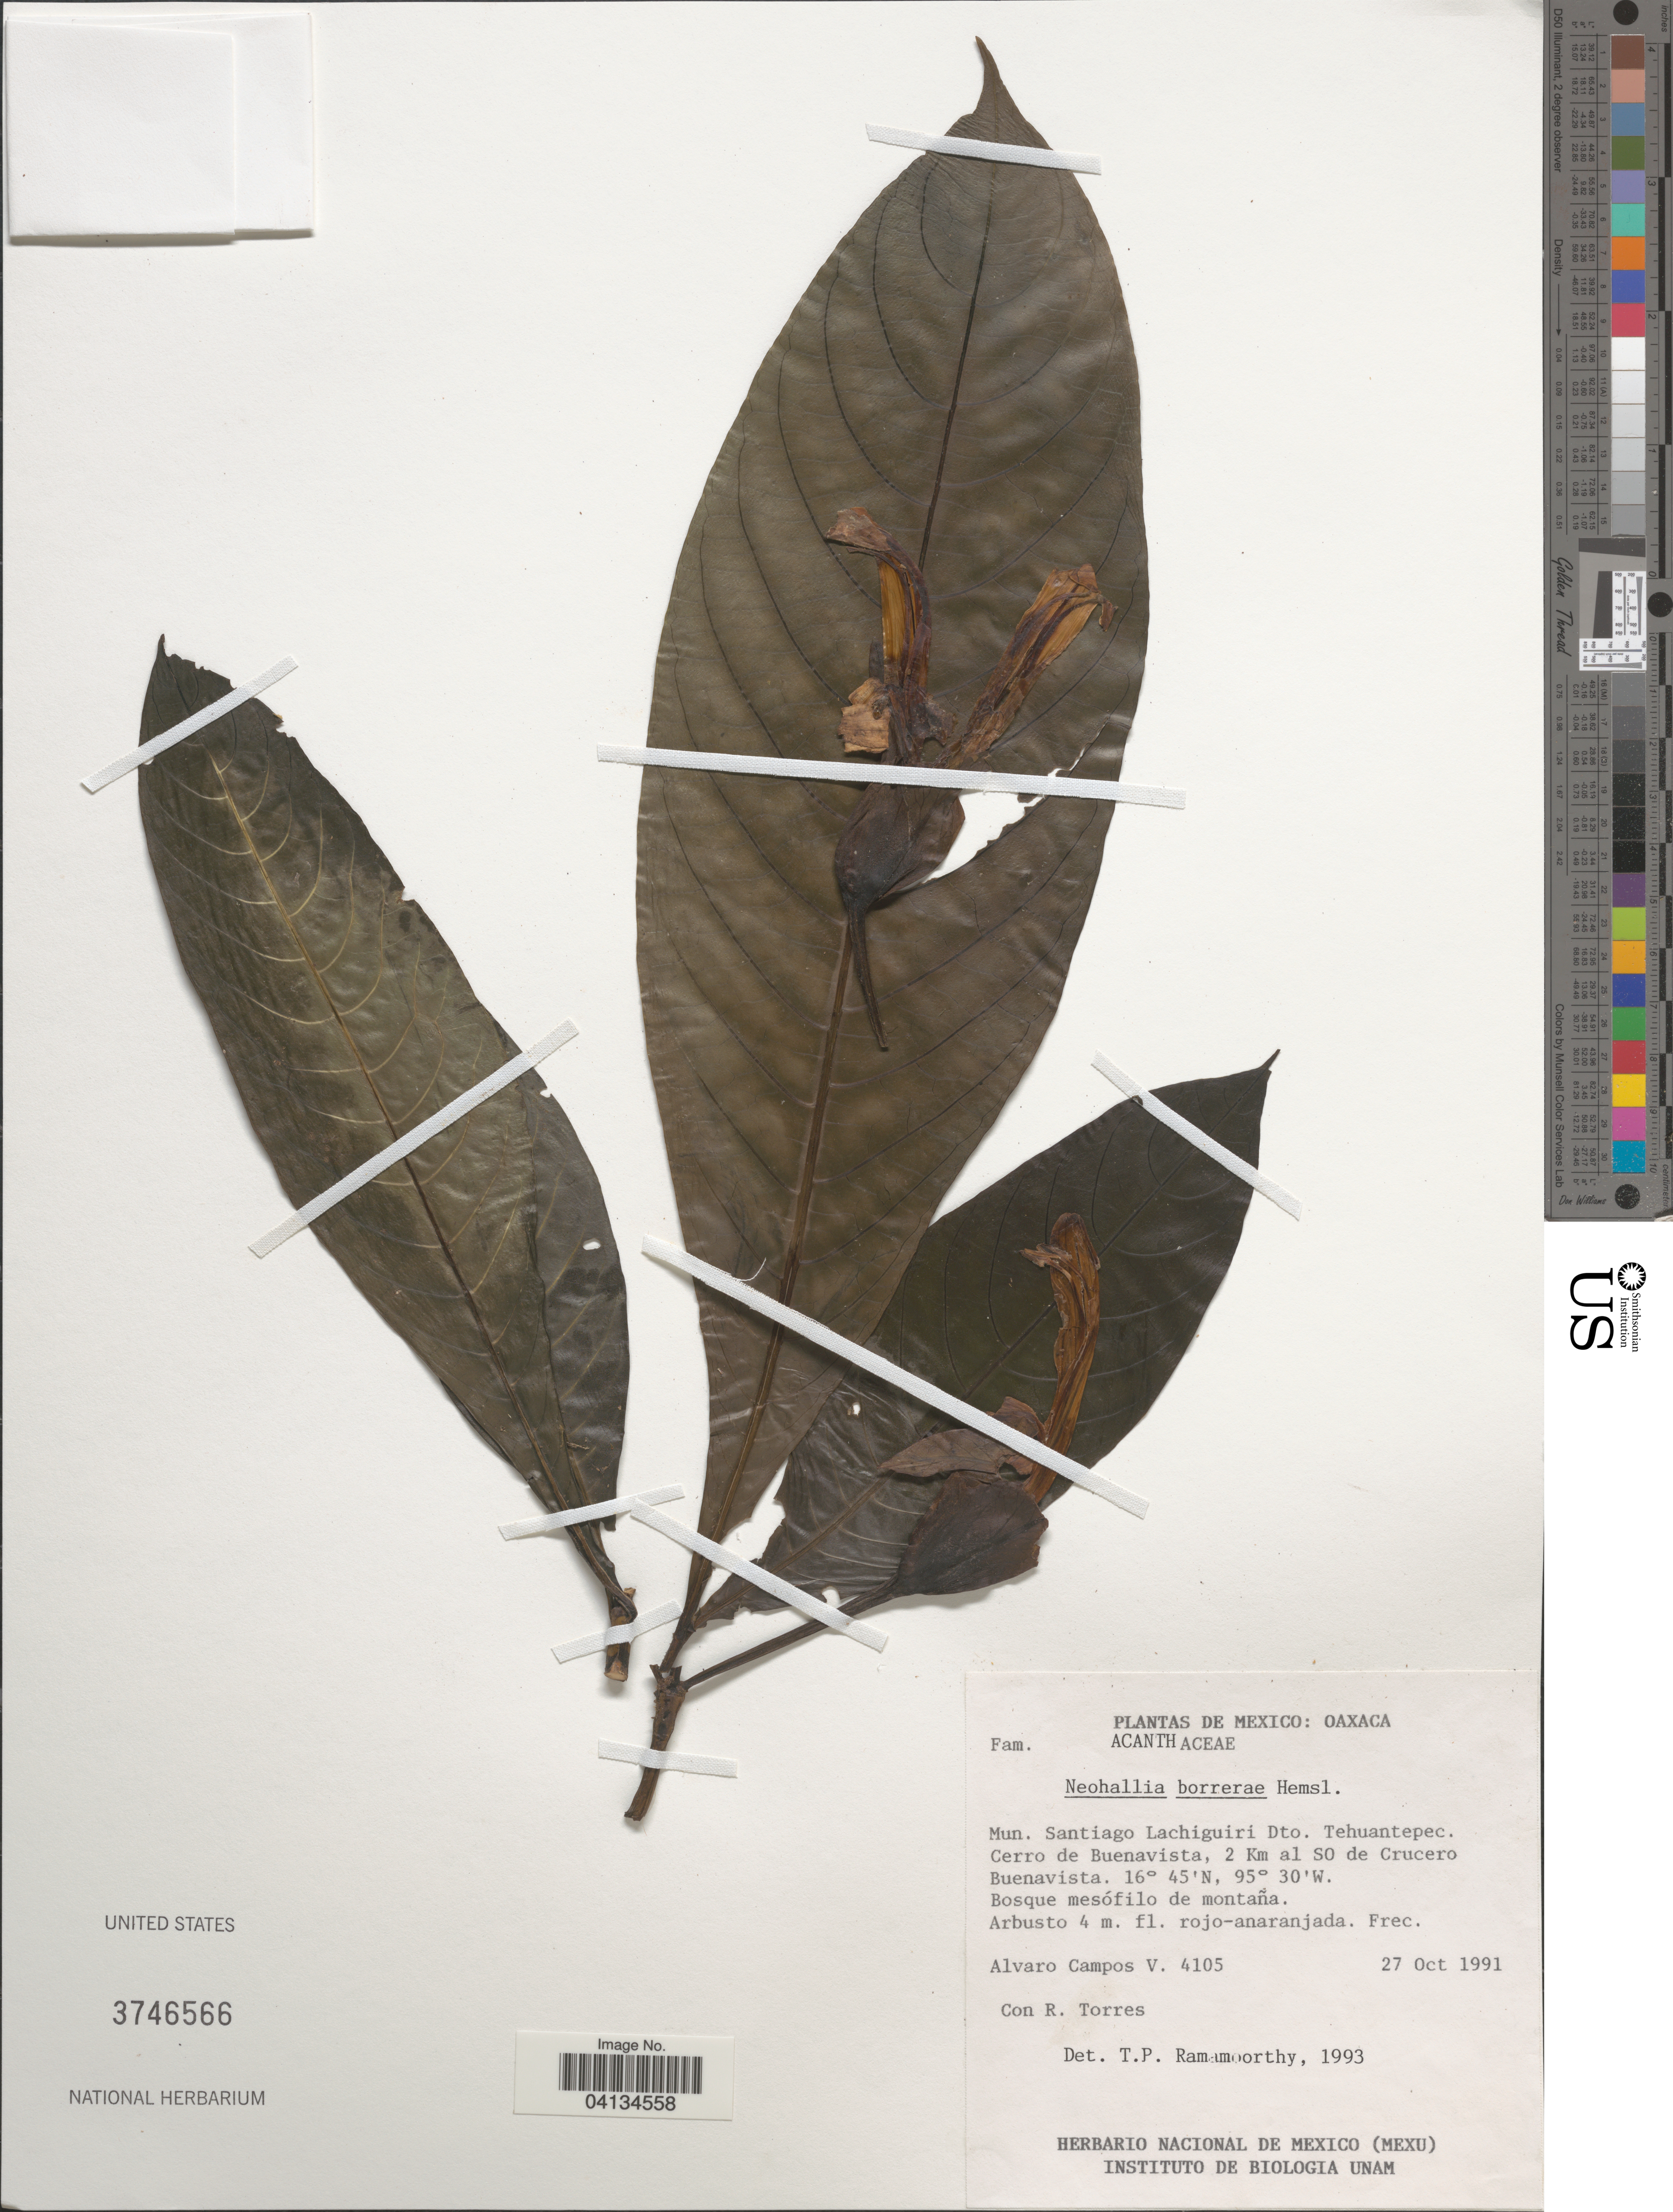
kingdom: Plantae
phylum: Tracheophyta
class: Magnoliopsida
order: Lamiales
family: Acanthaceae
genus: Neohallia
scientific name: Neohallia borrerae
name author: Hemsl.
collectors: Á. Campos & R. Torres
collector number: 4105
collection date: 1991-10-27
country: Mexico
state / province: Oaxaca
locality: Mun. Santiago Lachiguiri Dto. Tehuantepec. Cerro de Buenavista, 2 Km al SO de Crucero Buenavista.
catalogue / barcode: US 3746566